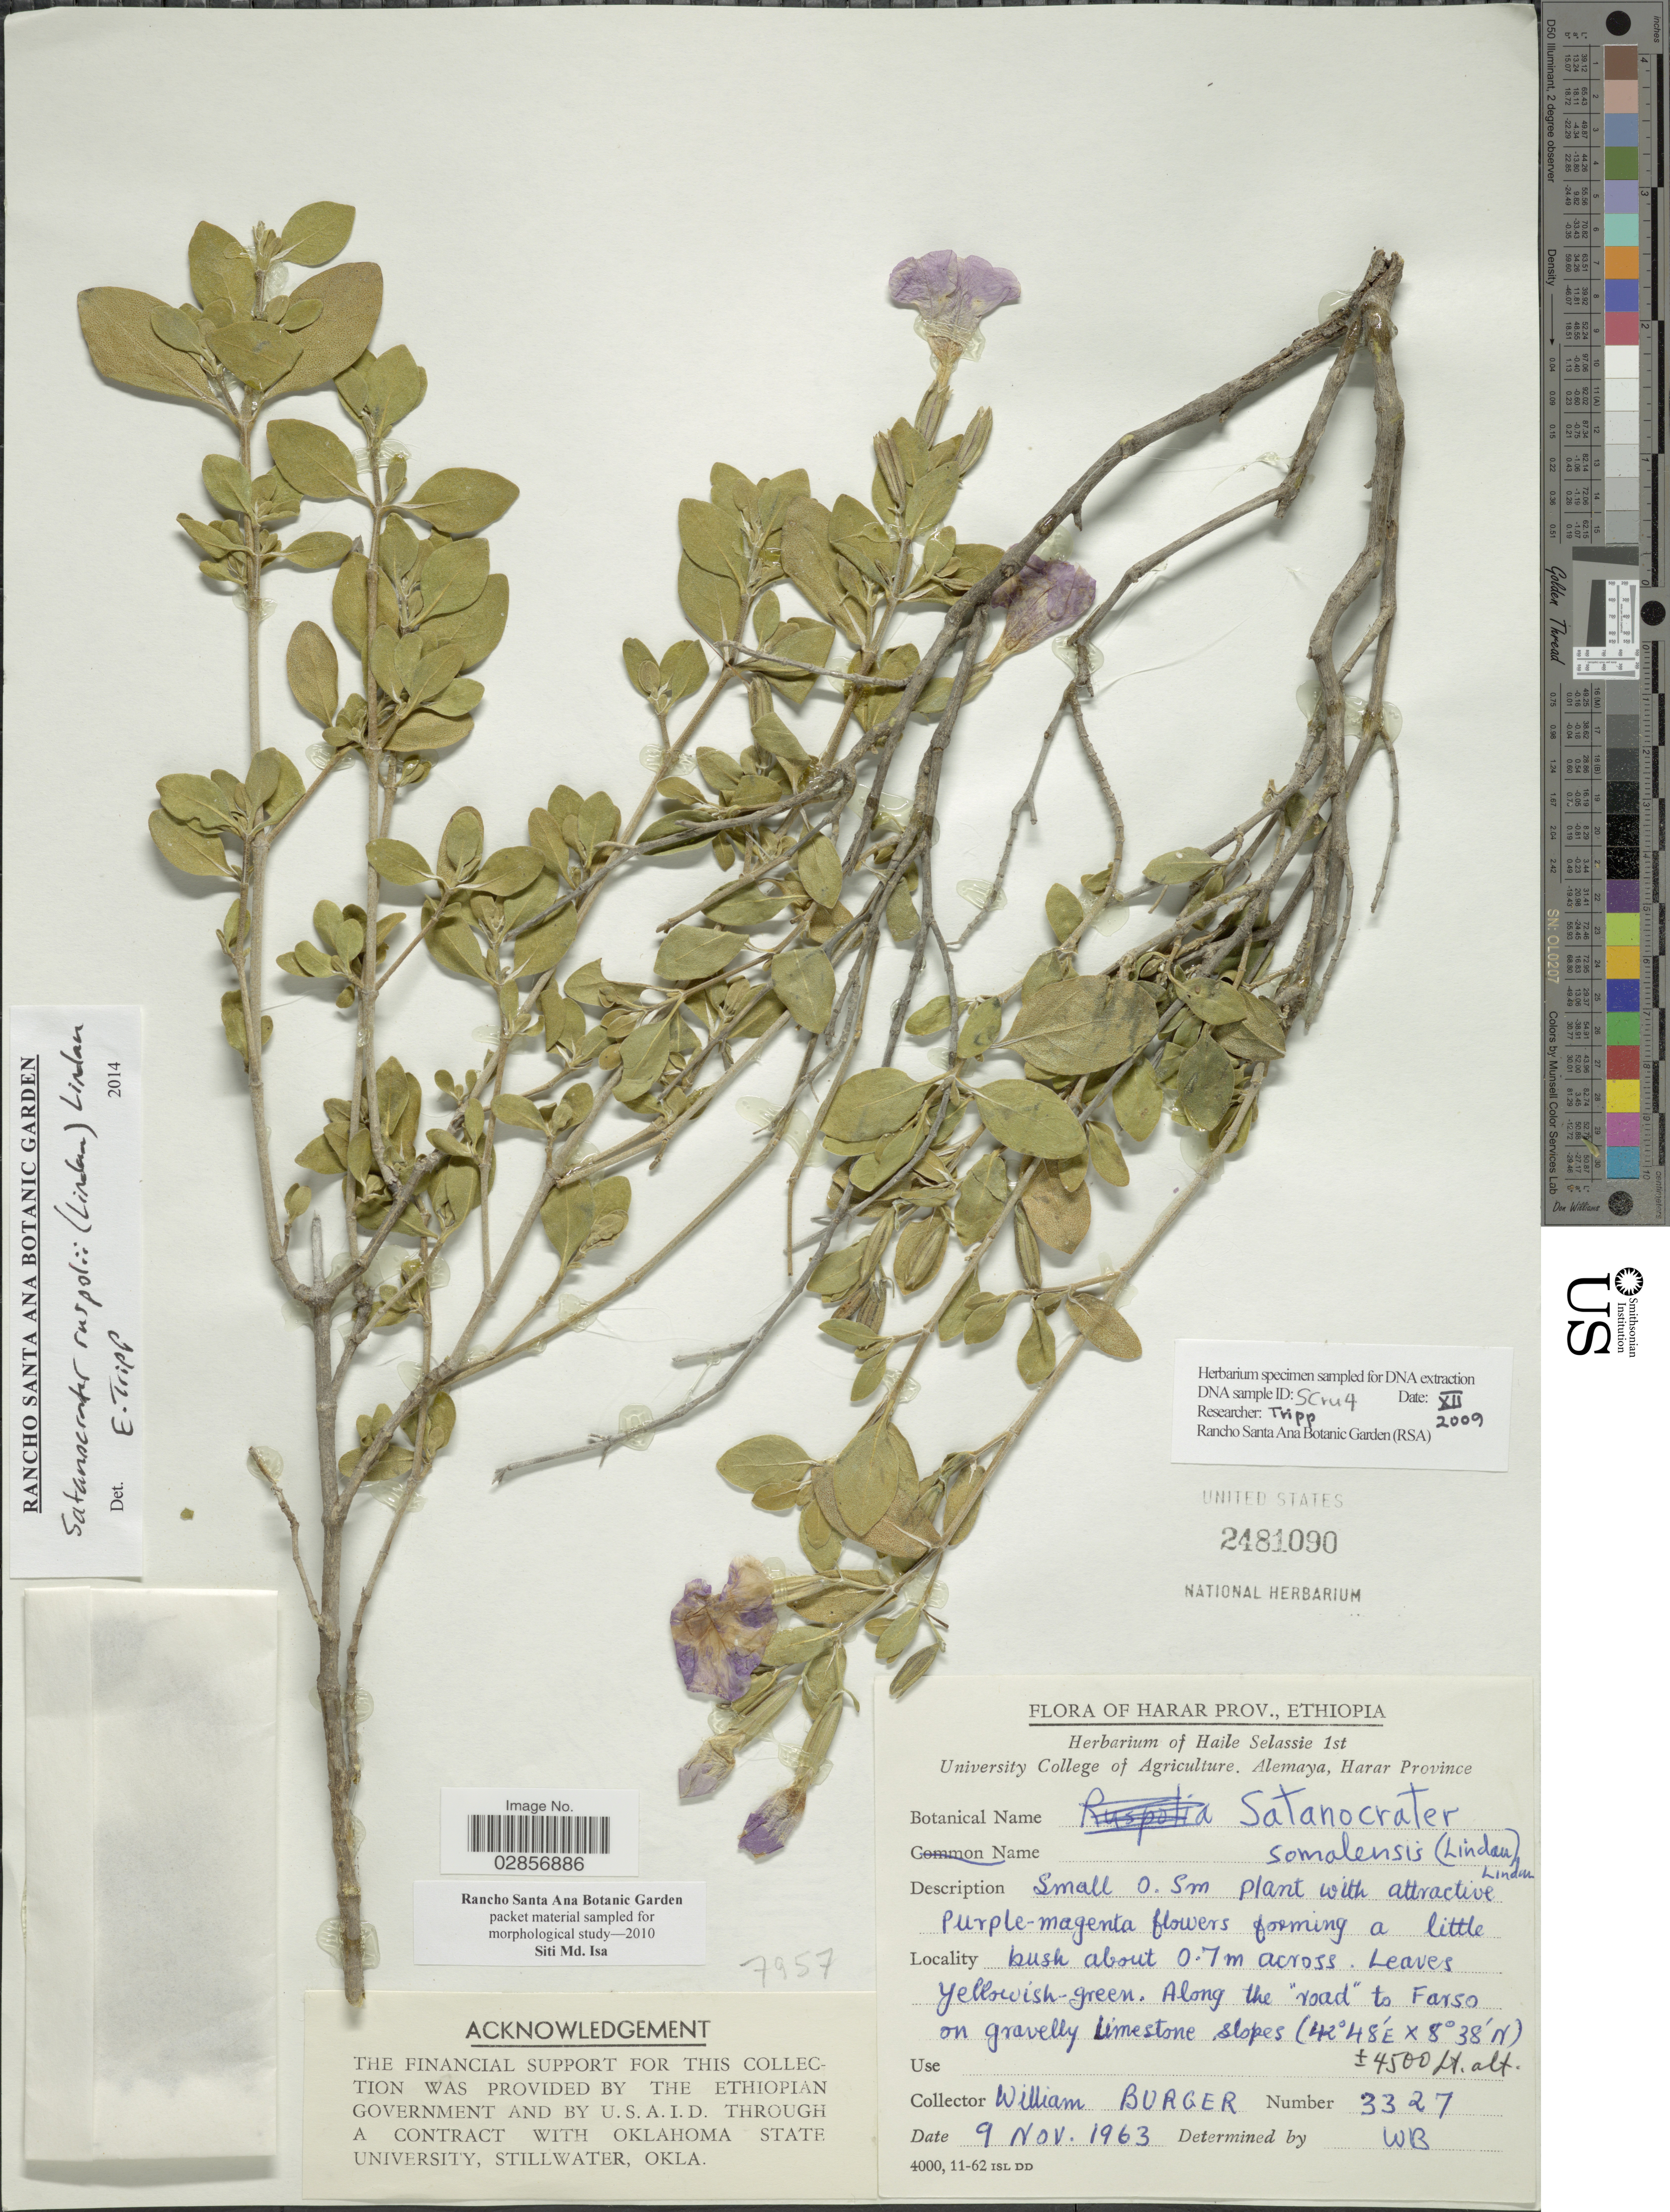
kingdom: Plantae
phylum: Tracheophyta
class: Magnoliopsida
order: Lamiales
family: Acanthaceae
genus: Satanocrater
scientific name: Satanocrater ruspolii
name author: (Lindau) Lindau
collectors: W. Burger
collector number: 3327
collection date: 1963-11-09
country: Ethiopia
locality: Harar Prov. Along the "road" to Farso on gravelly limestone slopes.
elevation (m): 1372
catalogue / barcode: US 2481090